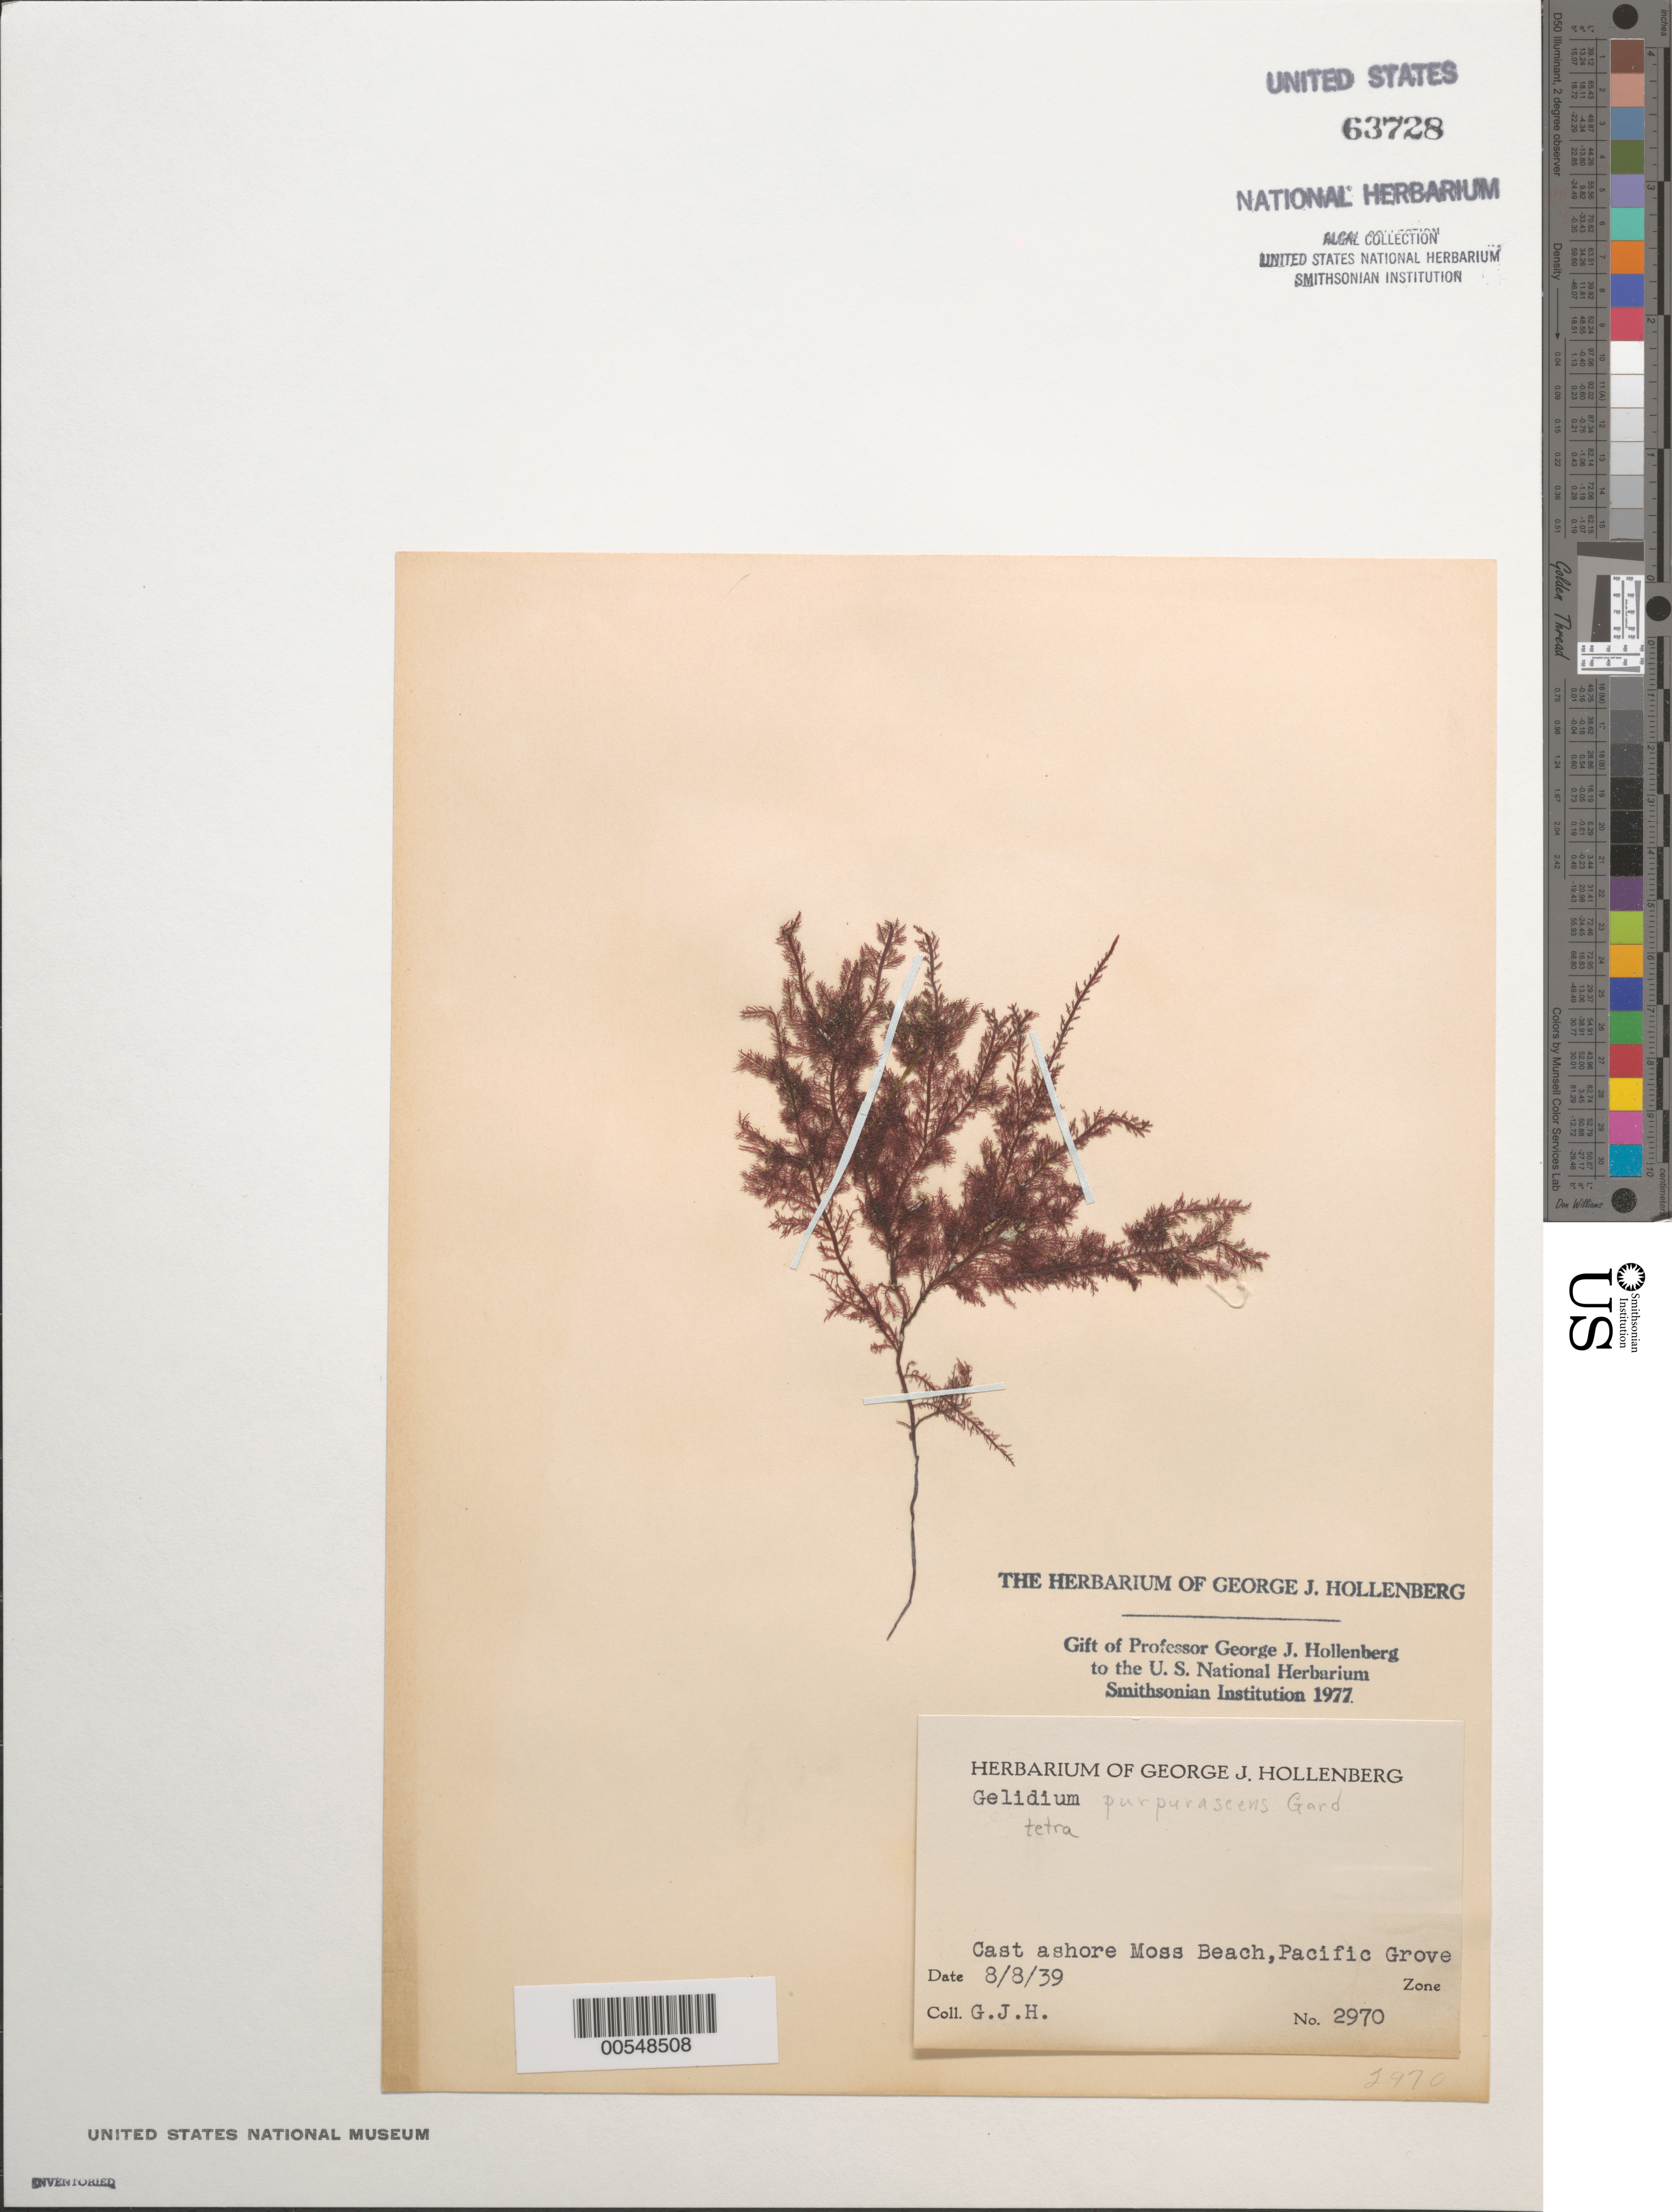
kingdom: Plantae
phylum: Rhodophyta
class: Florideophyceae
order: Gelidiales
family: Gelidiaceae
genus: Gelidium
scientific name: Gelidium purpurascens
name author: N.L. Gardner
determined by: Hollenberg, George J.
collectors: G. Hollenberg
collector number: GJH 2970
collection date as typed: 08 Aug 1939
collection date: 1939-08-08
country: United States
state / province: California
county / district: Monterey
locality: Moss Beach, Pacific Grove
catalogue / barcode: US 63728